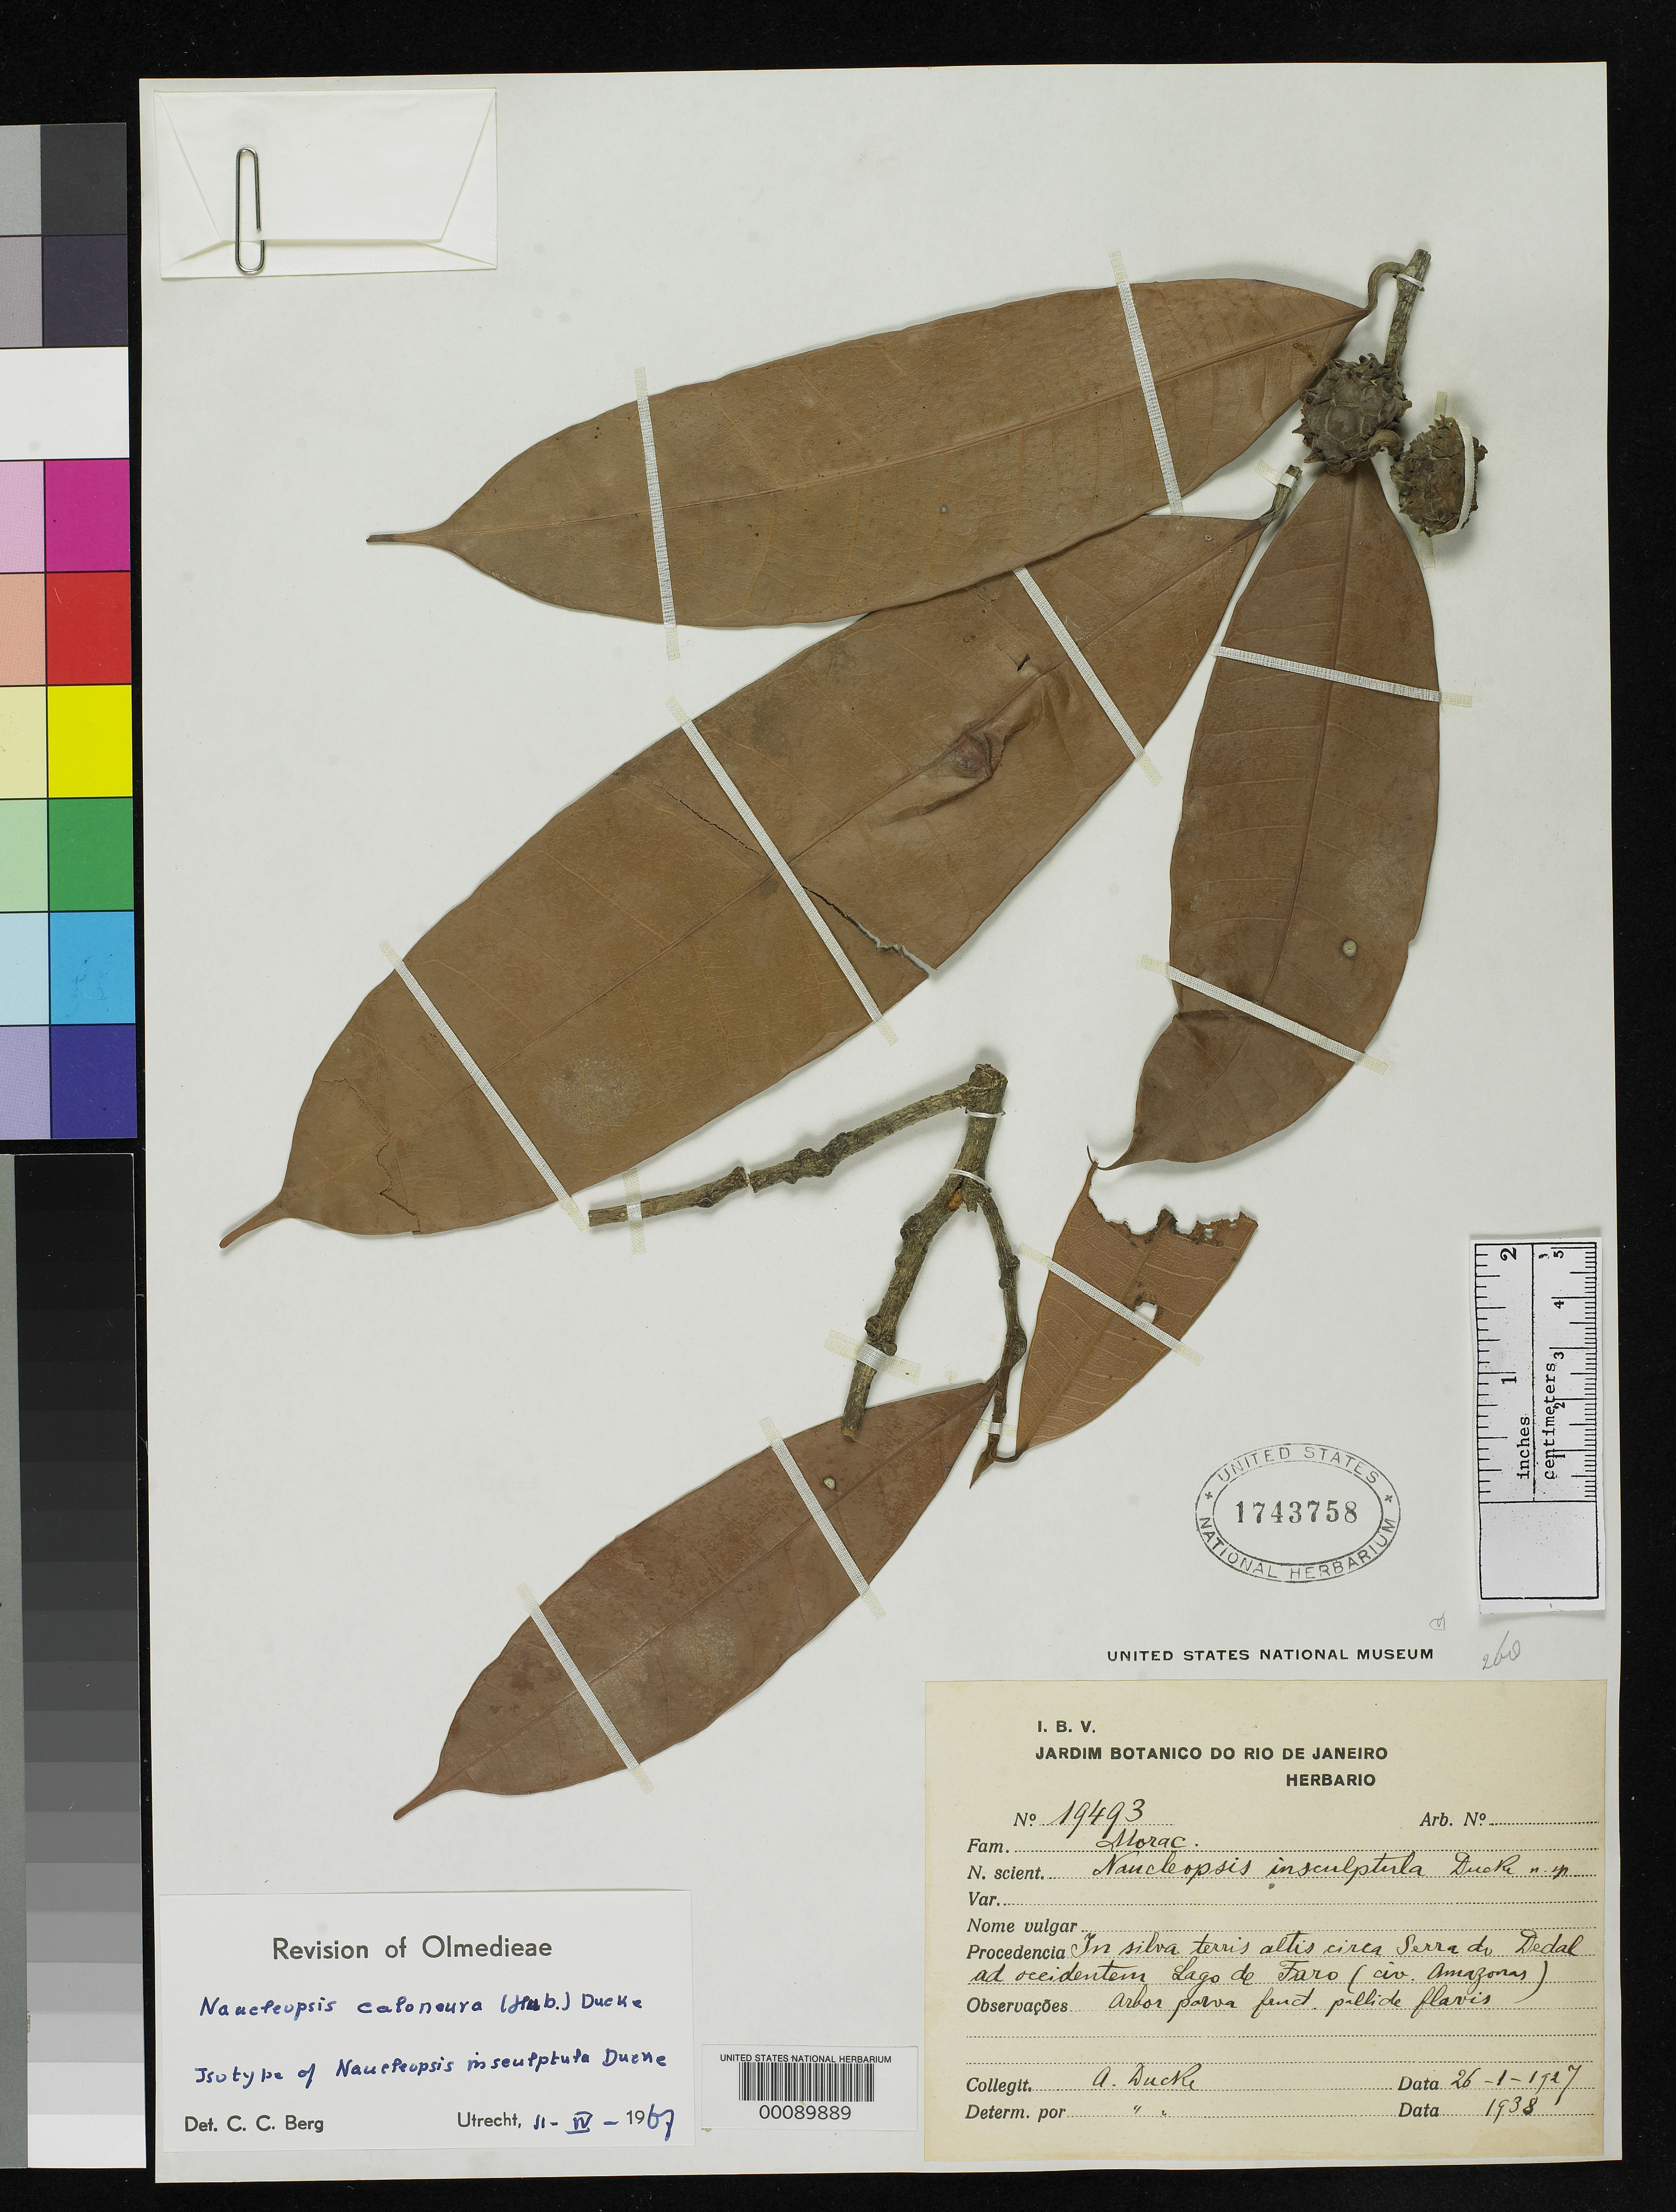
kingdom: Plantae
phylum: Tracheophyta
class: Magnoliopsida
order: Rosales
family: Moraceae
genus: Naucleopsis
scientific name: Naucleopsis insculptula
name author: Ducke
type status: Isotype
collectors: A. Ducke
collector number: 19493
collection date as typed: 26 Jan 1927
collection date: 1927-01-26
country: Brazil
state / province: Amazonas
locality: Serra do Dedal, Lago do Faro.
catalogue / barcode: US 1743758